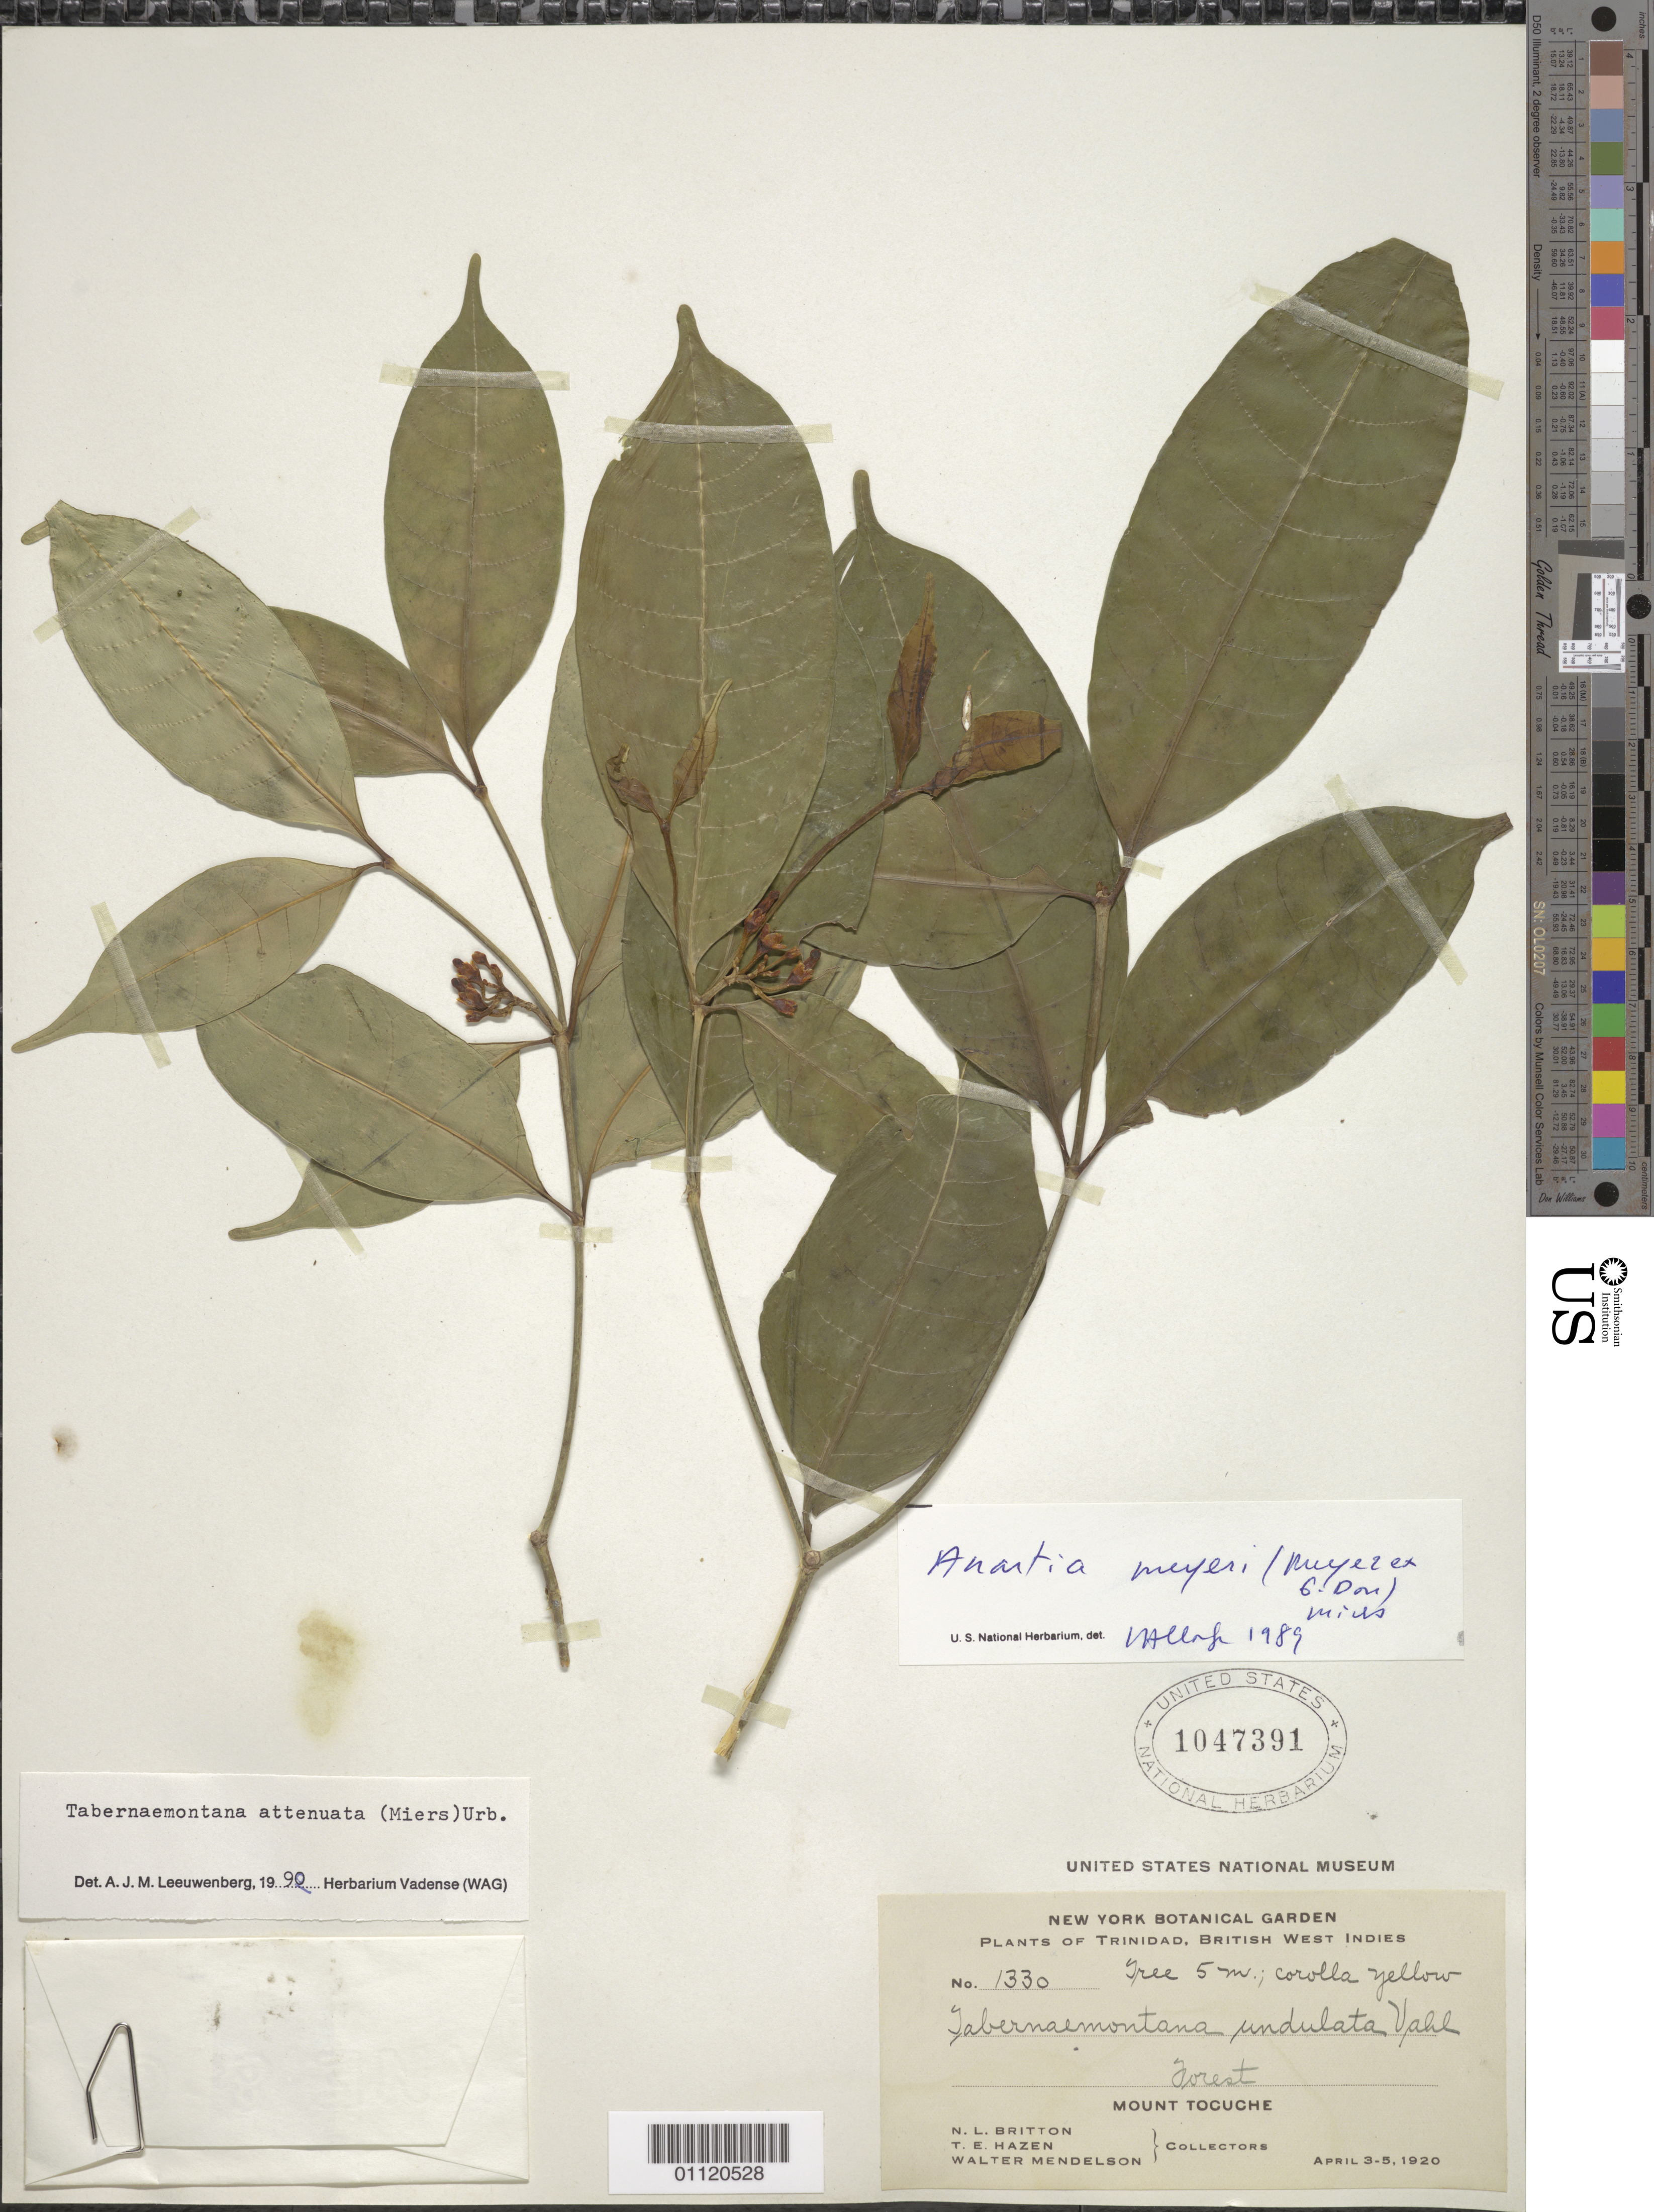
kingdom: Plantae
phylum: Tracheophyta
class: Magnoliopsida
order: Gentianales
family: Apocynaceae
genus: Tabernaemontana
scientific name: Tabernaemontana attenuata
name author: (Miers) Urb.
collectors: N. Britton, T. E. Hazen & W. Mendelson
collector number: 1330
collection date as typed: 03 Apr 1920 to 05 Apr 1920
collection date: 1920-04-03/1920-04-05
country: Trinidad and Tobago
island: Trinidad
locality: Mount Tocuche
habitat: forest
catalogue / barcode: US 1047391